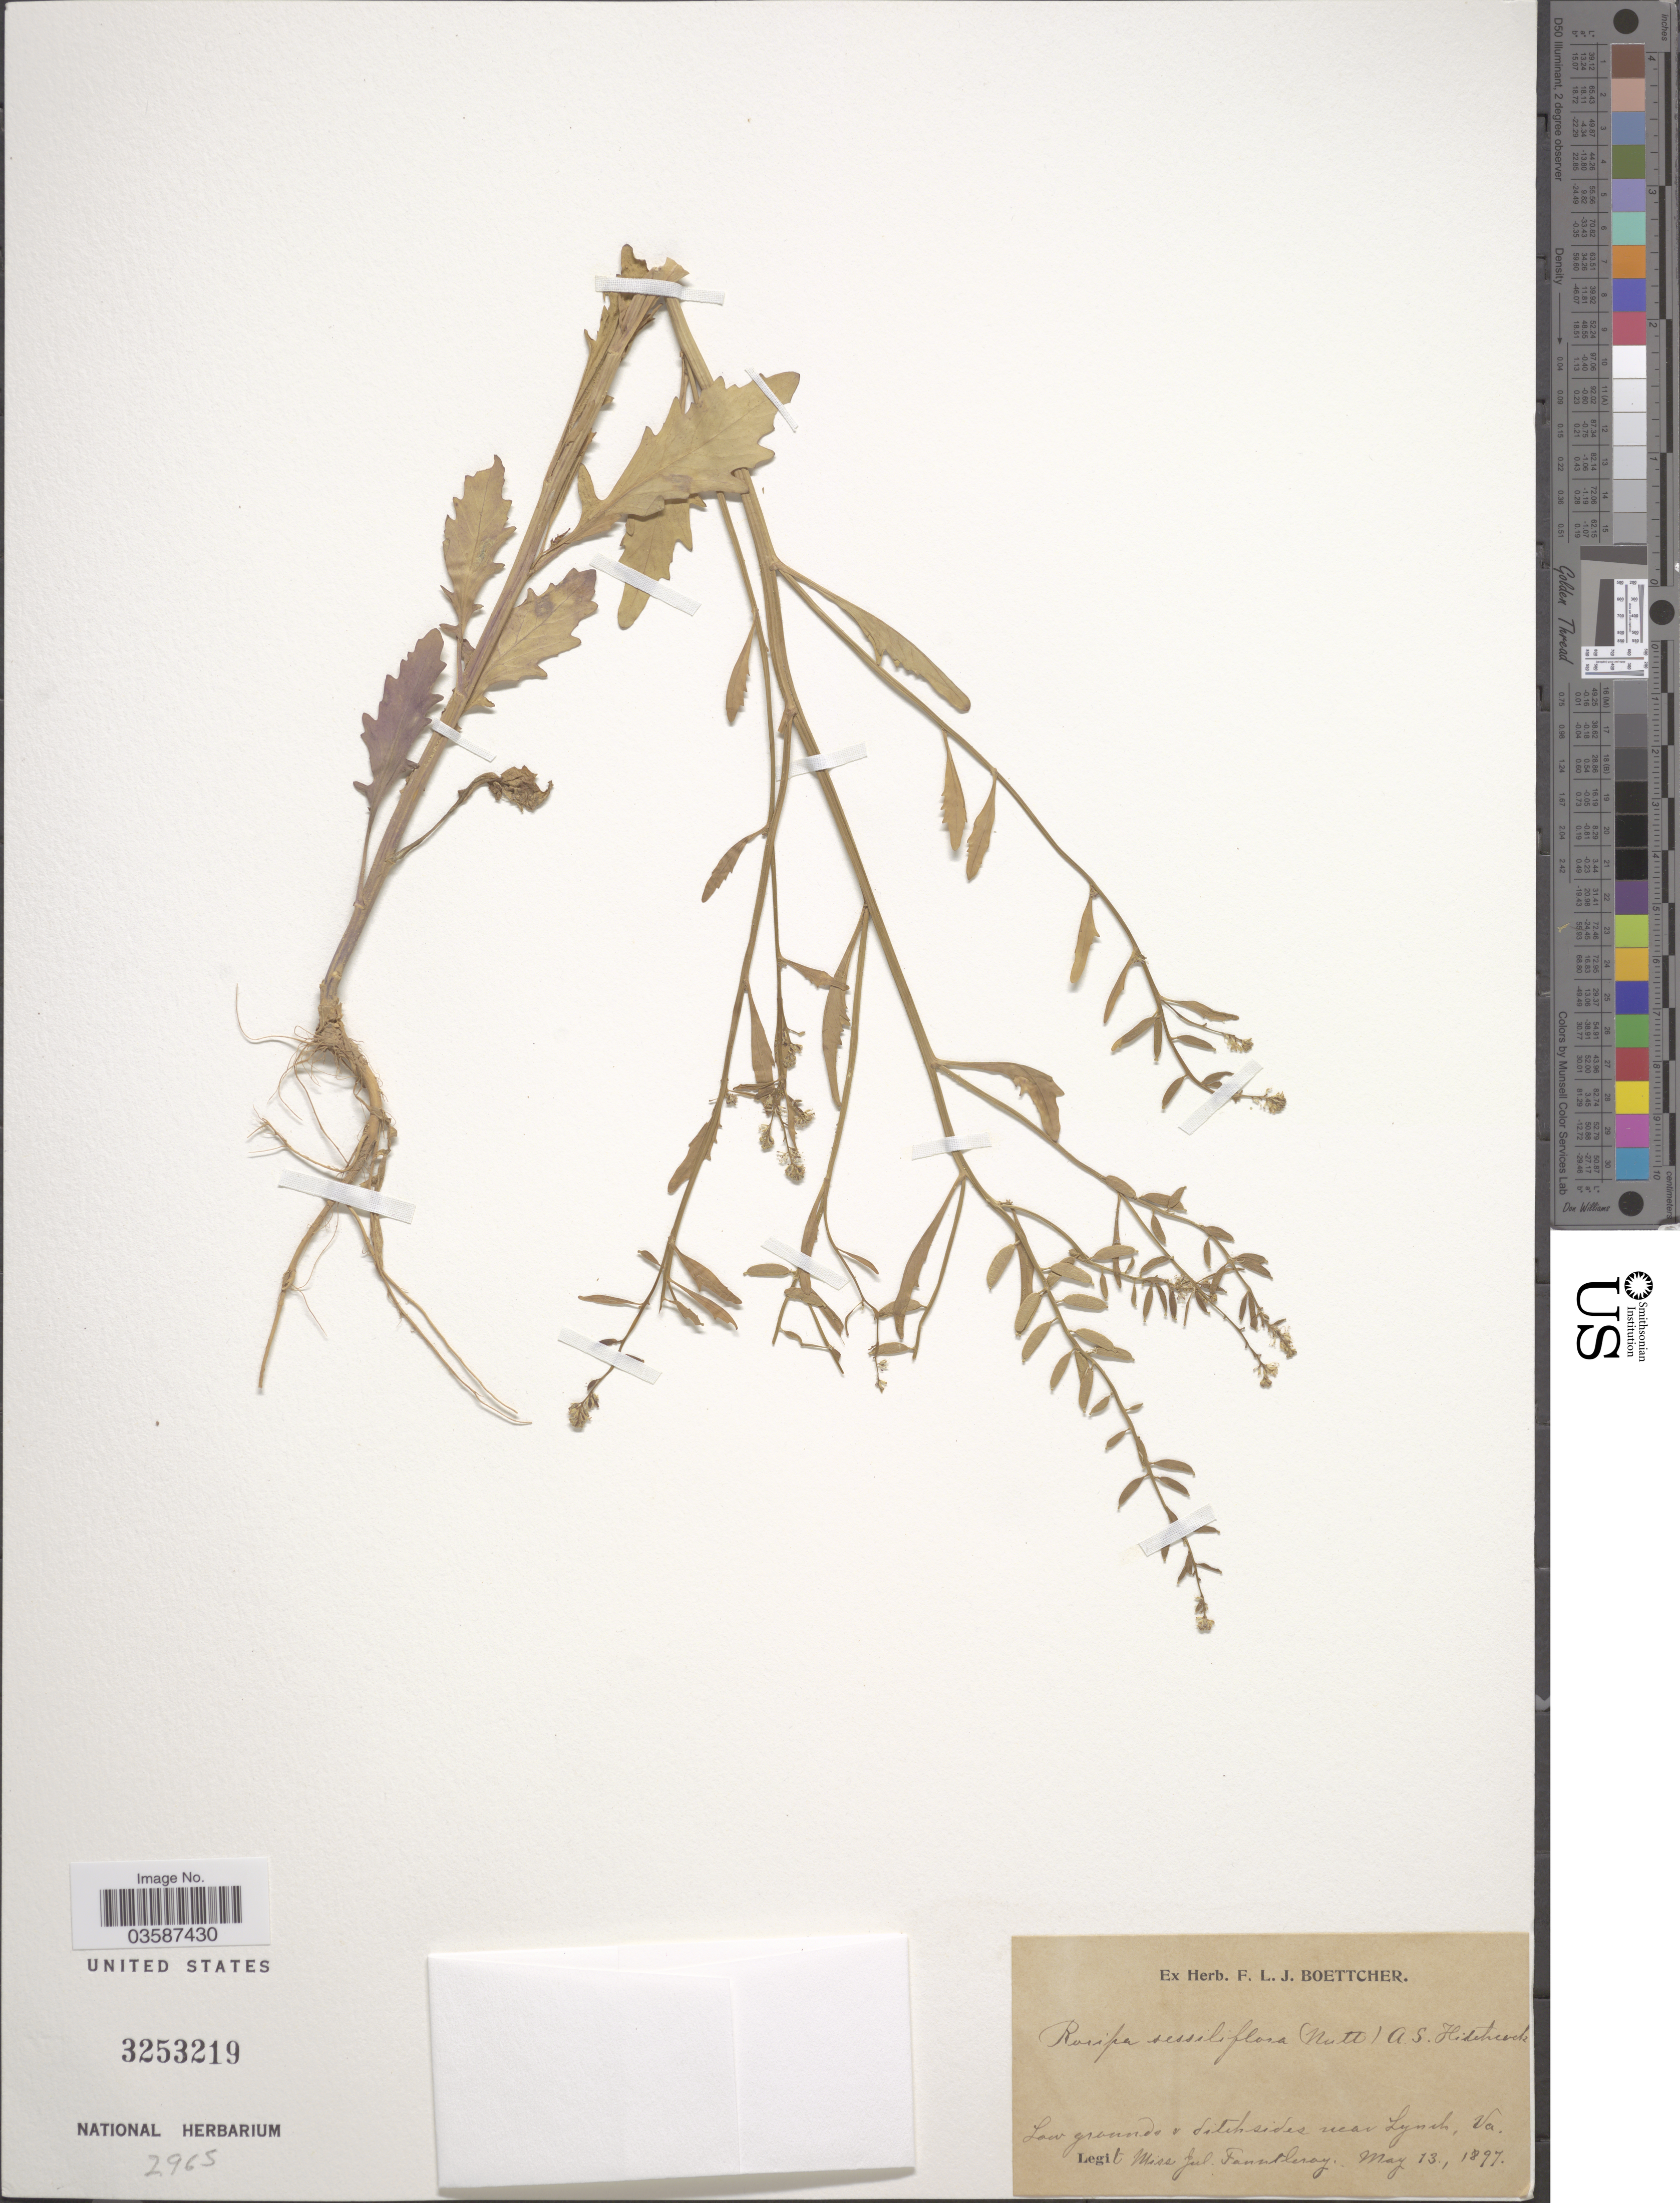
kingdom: Plantae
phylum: Tracheophyta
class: Magnoliopsida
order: Brassicales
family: Brassicaceae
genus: Rorippa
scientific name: Rorippa sessiliflora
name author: (Nutt.) Hitchc.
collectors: J. Fauntleroy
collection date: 1897-05-13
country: United States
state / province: Virginia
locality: Low grounds + ditch sides near Lynch.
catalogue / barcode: US 3253219